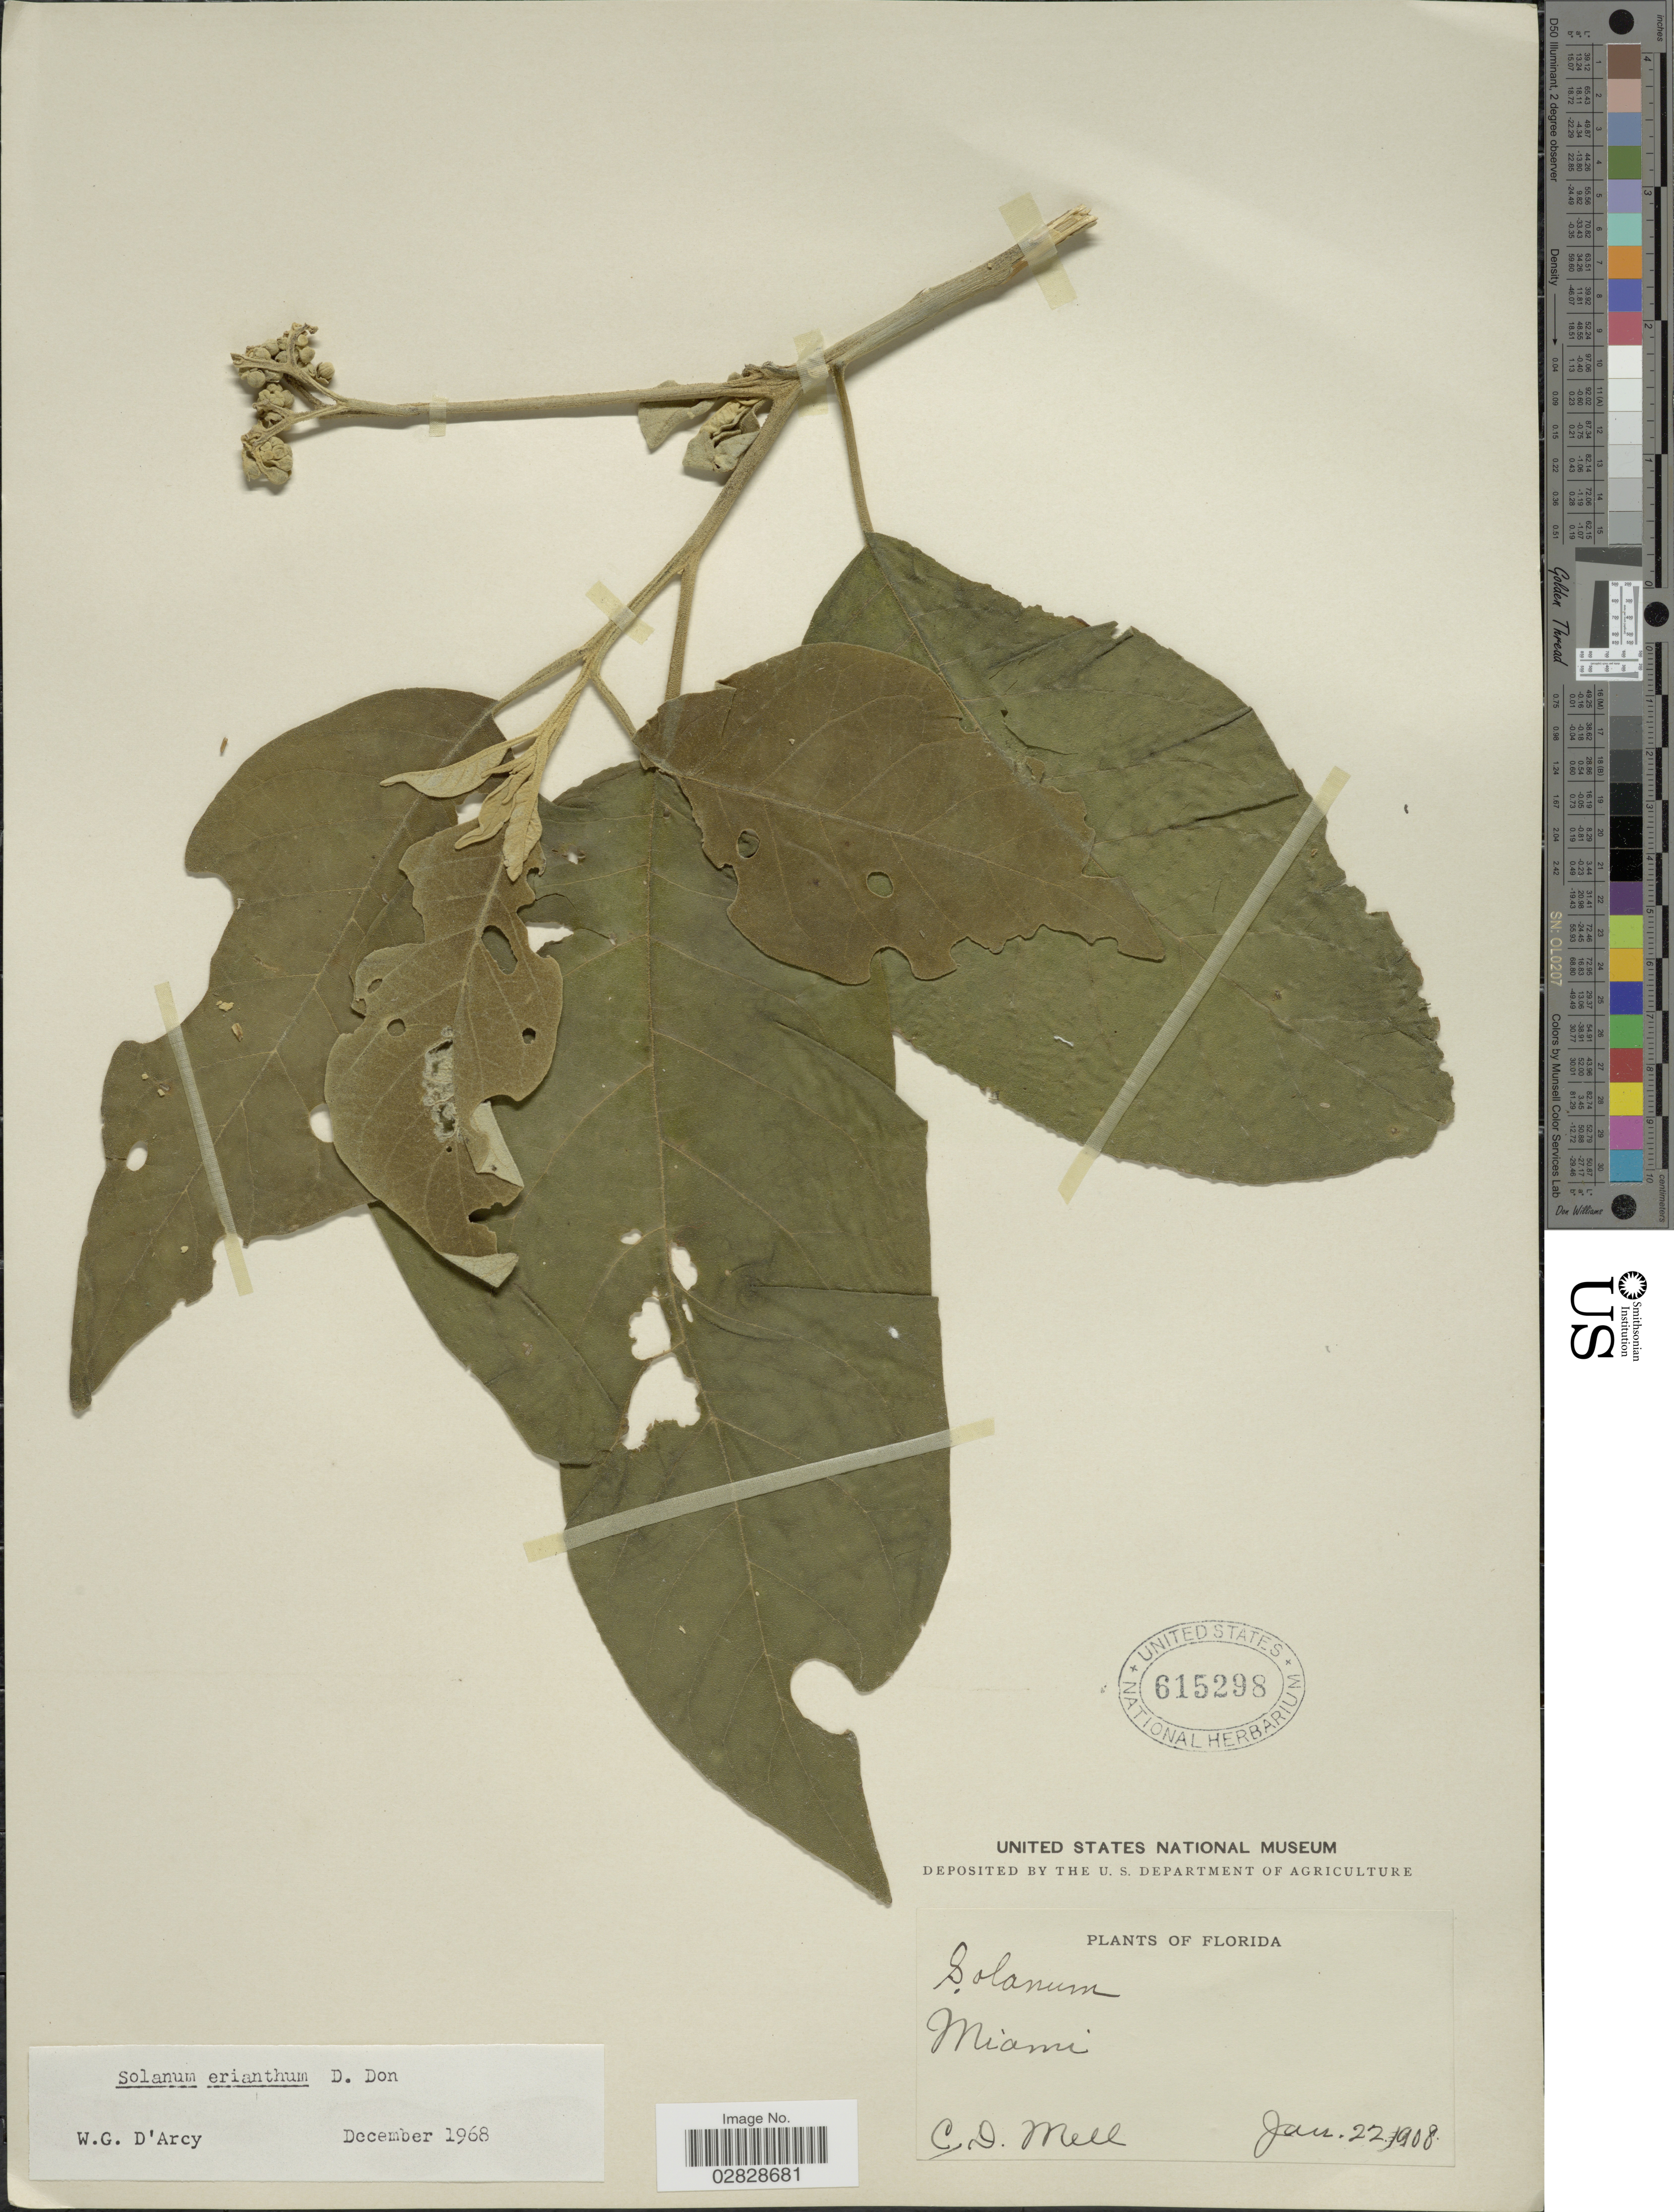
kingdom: Plantae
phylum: Tracheophyta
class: Magnoliopsida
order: Solanales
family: Solanaceae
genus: Solanum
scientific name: Solanum erianthum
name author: D. Don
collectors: C. D. Mell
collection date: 1908-01-22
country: United States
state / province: Florida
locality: Miami.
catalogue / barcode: US 615298